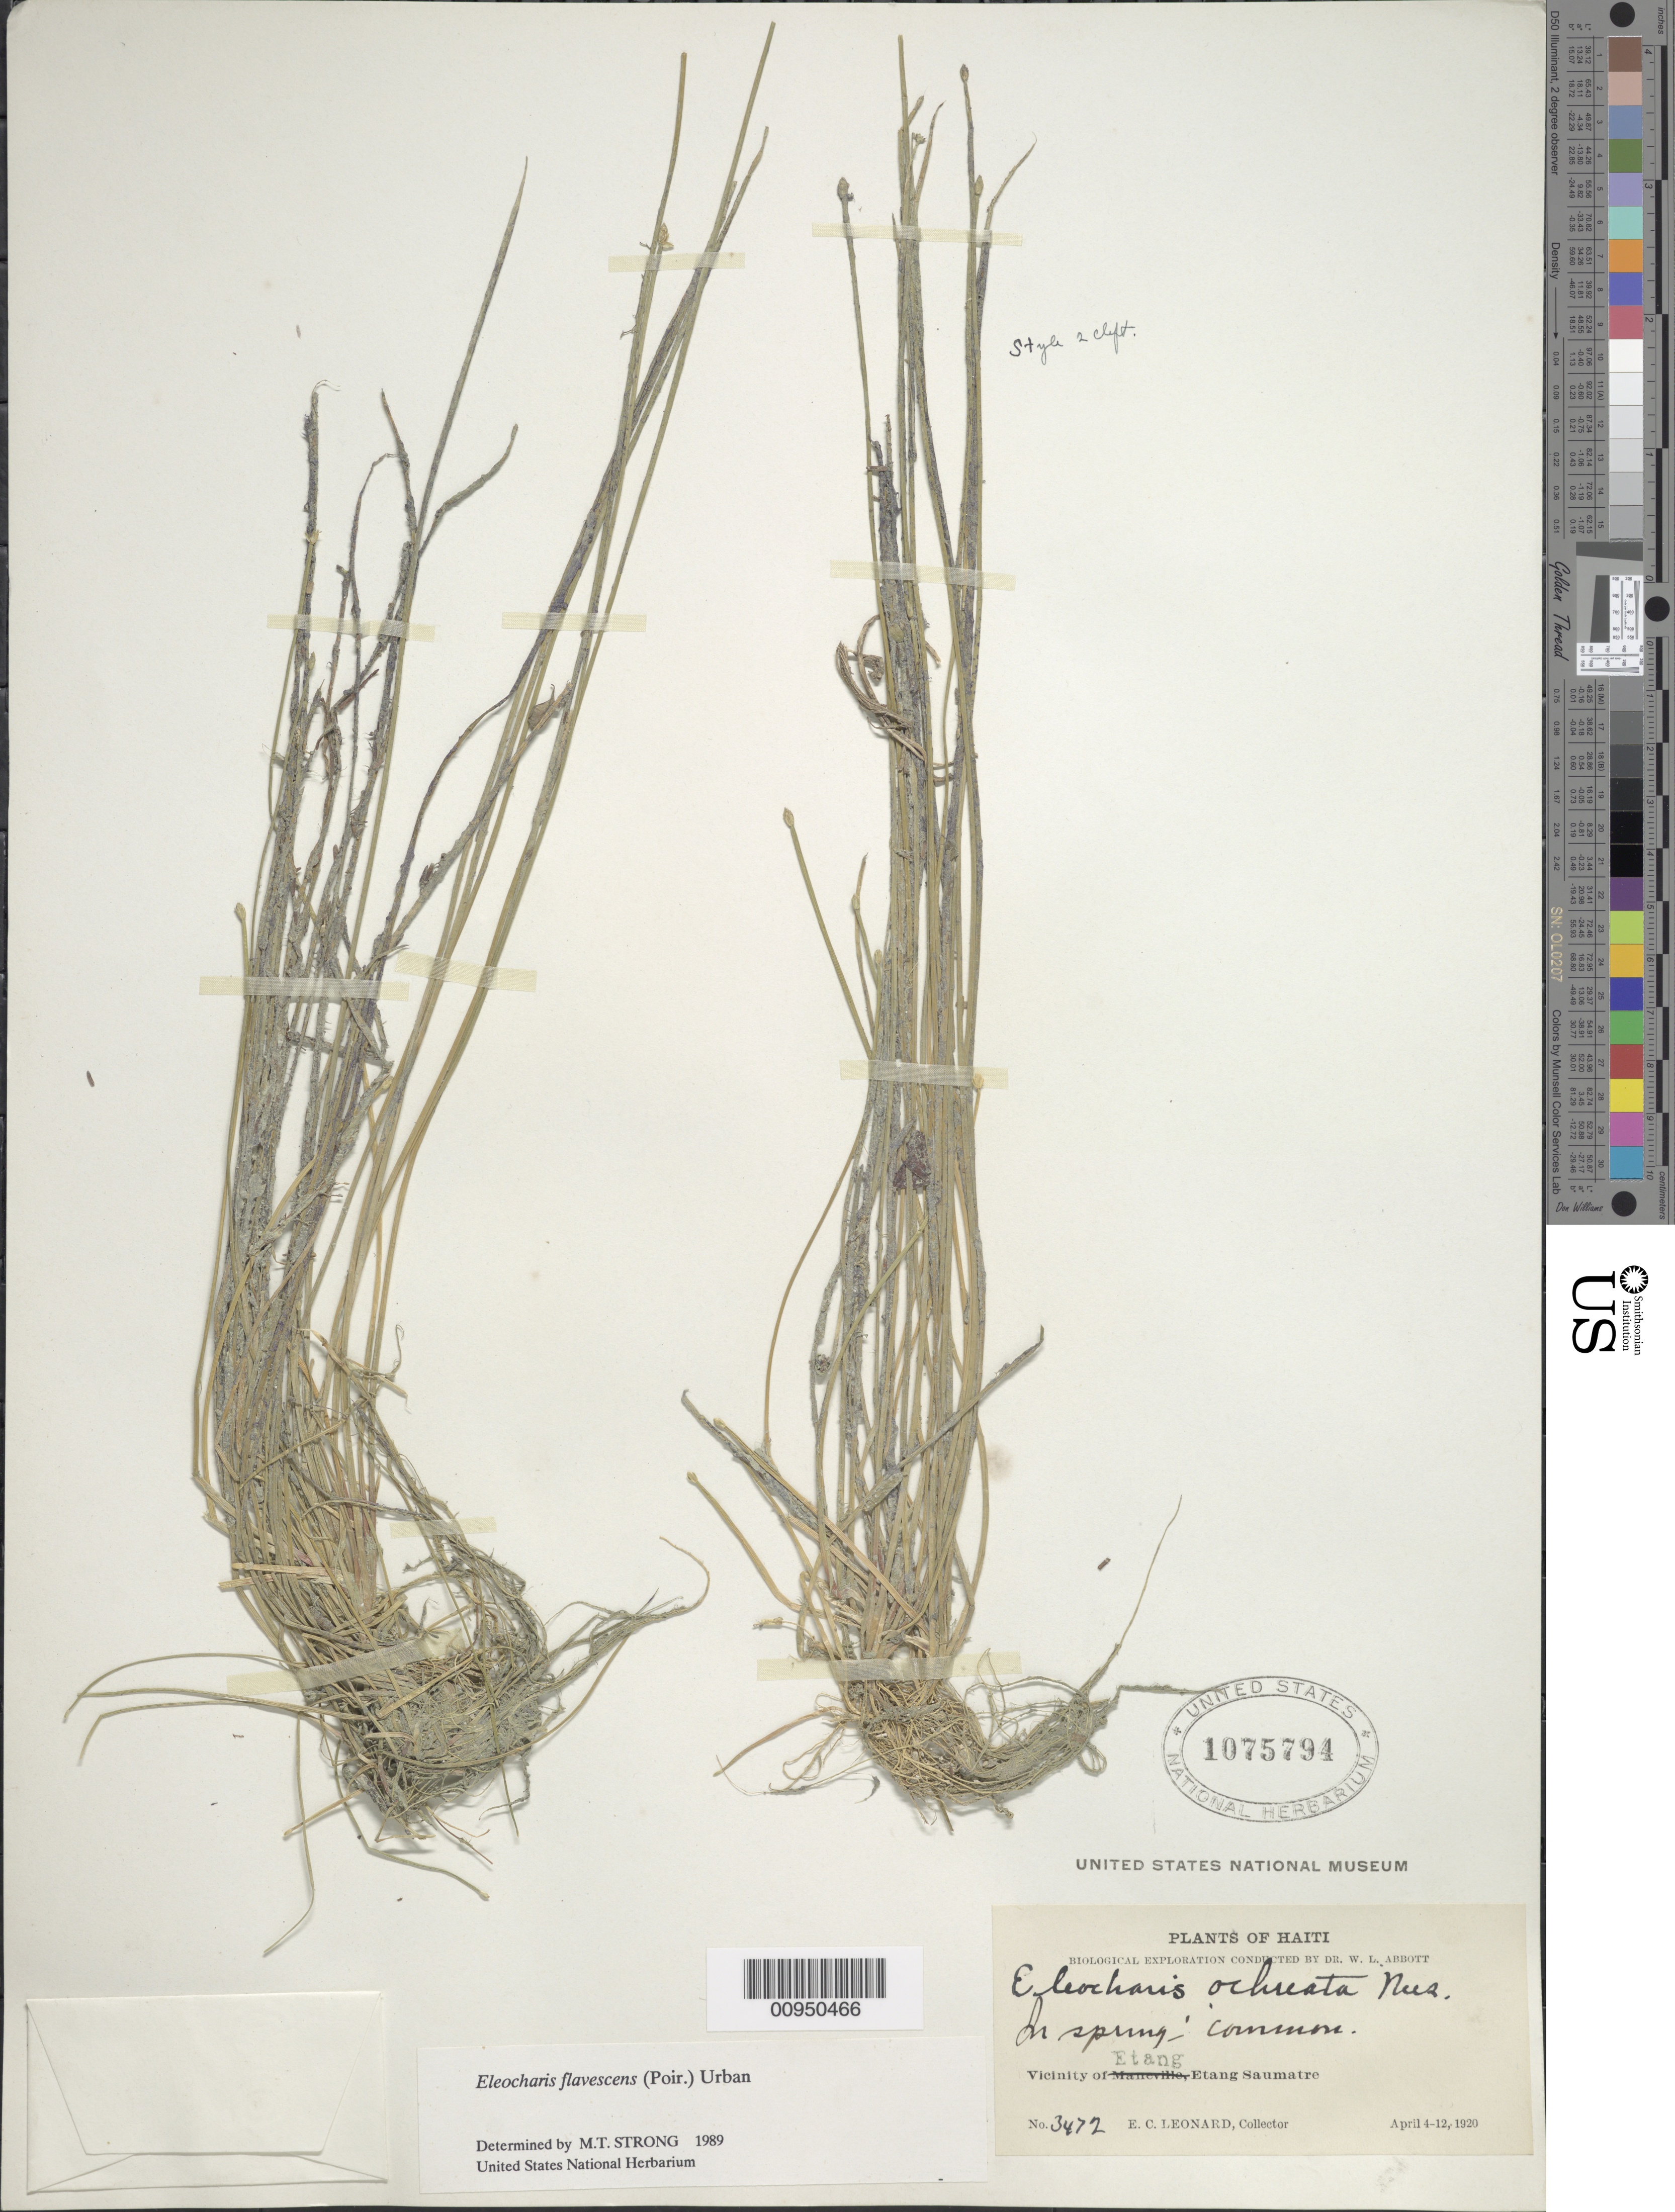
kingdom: Plantae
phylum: Tracheophyta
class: Liliopsida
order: Poales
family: Cyperaceae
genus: Eleocharis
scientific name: Eleocharis flavescens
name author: (Poir.) Urb.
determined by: Strong, M. T., (US), Smithsonian Institution - National Museum of Natural History (UNITED STATES)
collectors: E. C. Leonard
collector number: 3472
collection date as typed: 04 Apr 1920 to 12 Apr 1920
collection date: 1920-04-04/1920-04-12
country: Haiti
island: Hispaniola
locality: Vicinity of Etang, Etang Saumatre.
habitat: In spring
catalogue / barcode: US 1075794